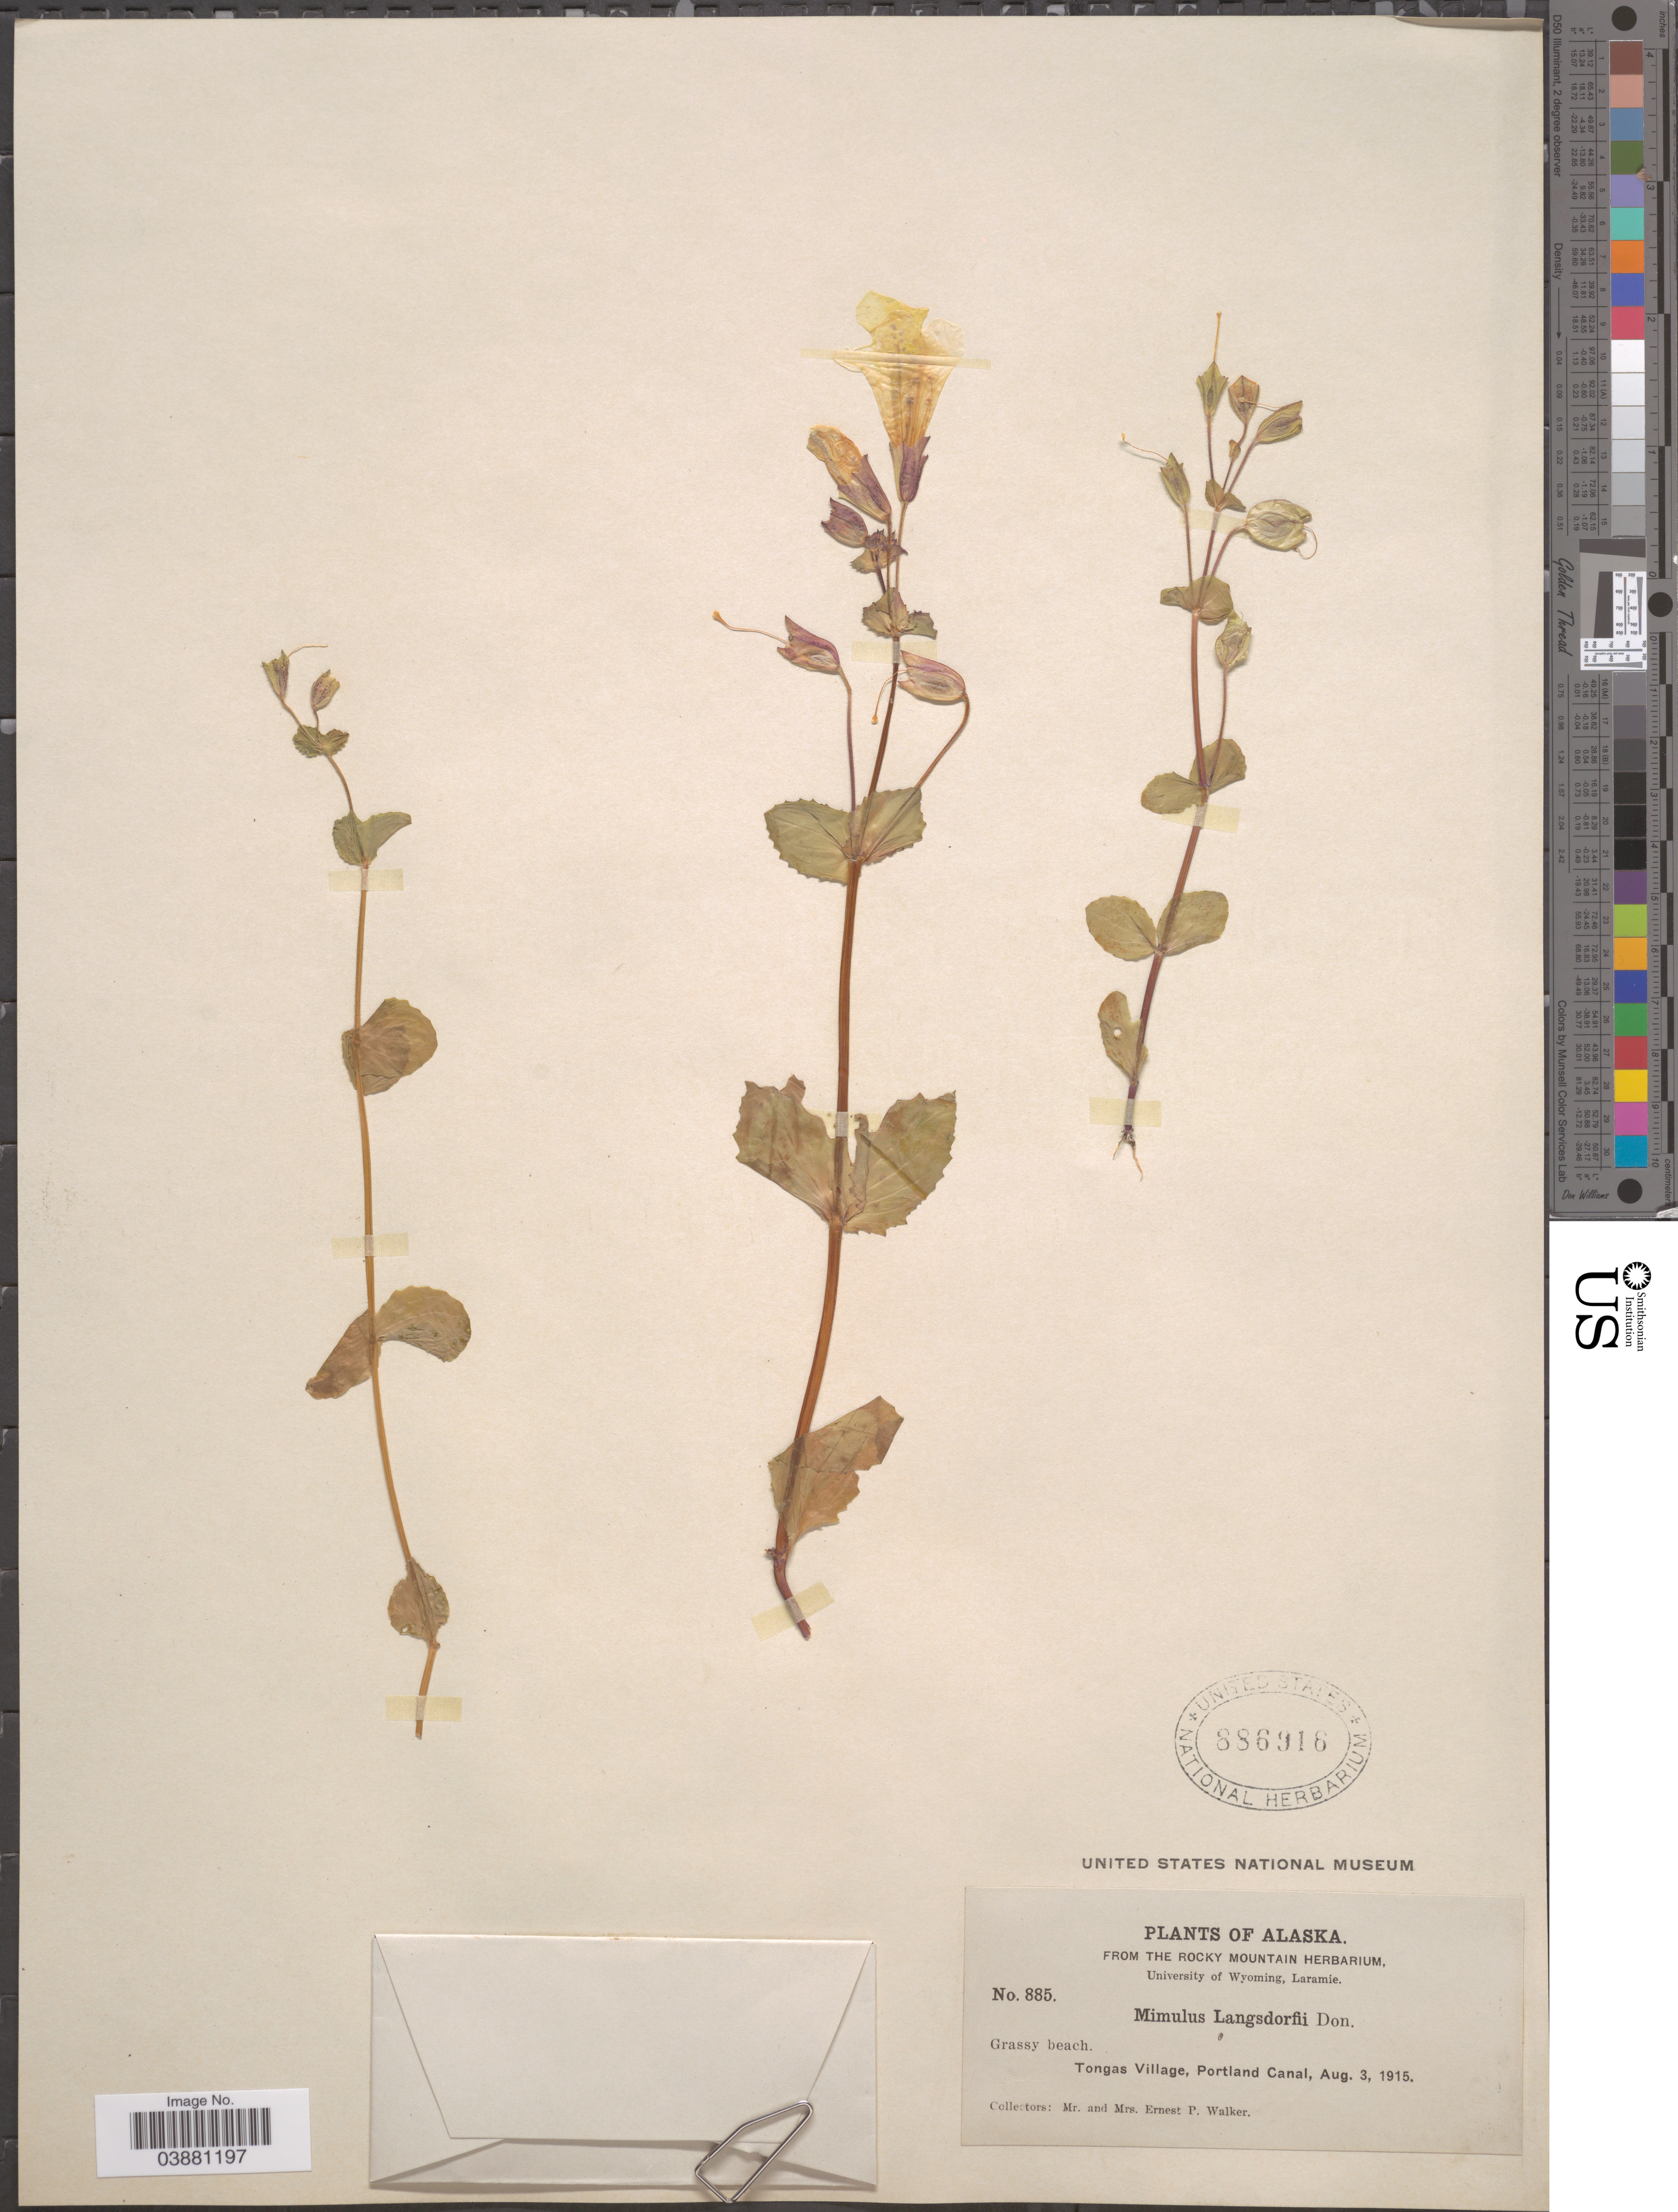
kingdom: Plantae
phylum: Tracheophyta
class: Magnoliopsida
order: Lamiales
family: Phrymaceae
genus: Mimulus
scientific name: Mimulus guttatus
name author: DC.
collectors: E. P. Walker & E. Walker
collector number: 885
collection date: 1915-08-03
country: United States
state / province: Alaska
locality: Tongas Village, Portland Canal.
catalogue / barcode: US 886916